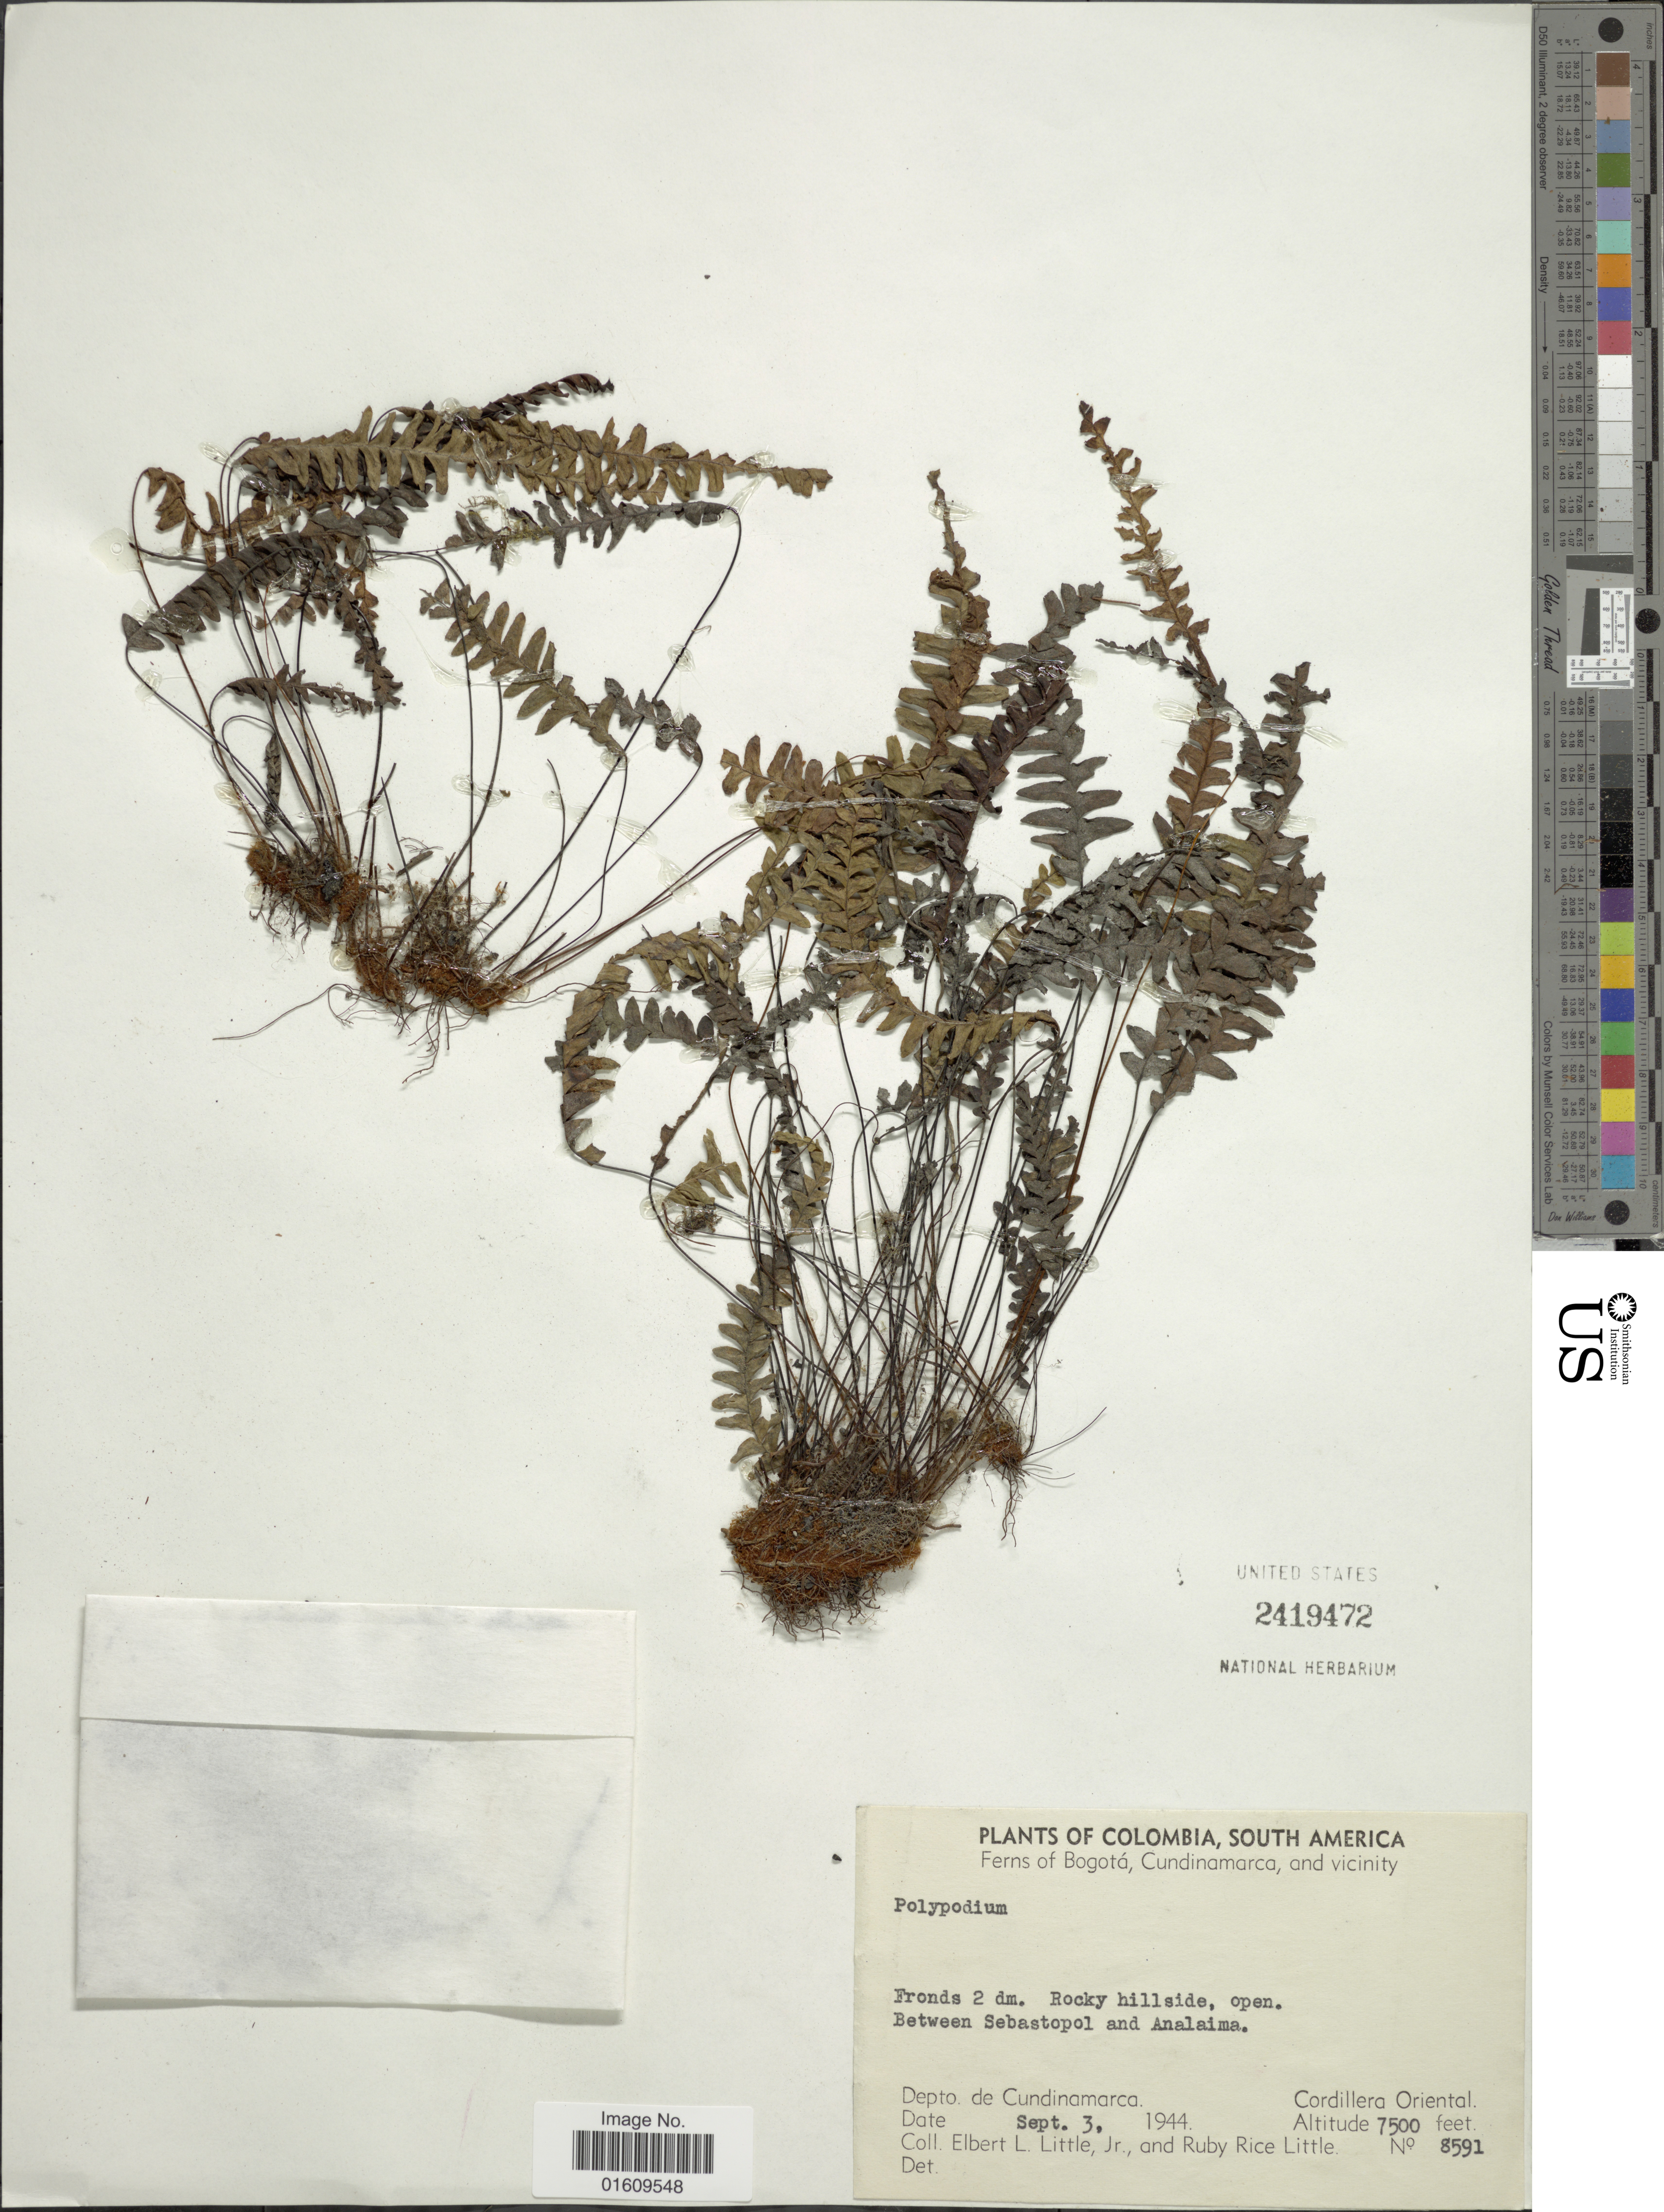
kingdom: Plantae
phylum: Tracheophyta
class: Polypodiopsida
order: Polypodiales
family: Polypodiaceae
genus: Ceradenia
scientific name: Ceradenia sp.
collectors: E. L. Little & R. R. Little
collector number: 8591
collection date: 1944-09-03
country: Colombia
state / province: Cundinamarca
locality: Cundinamarca, and vicinity, Rocky hillside, open, between Sebastopol and Analaima, Depto. de Cundinamarca, Cordillera Oriental.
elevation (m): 2286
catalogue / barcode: US 2419472